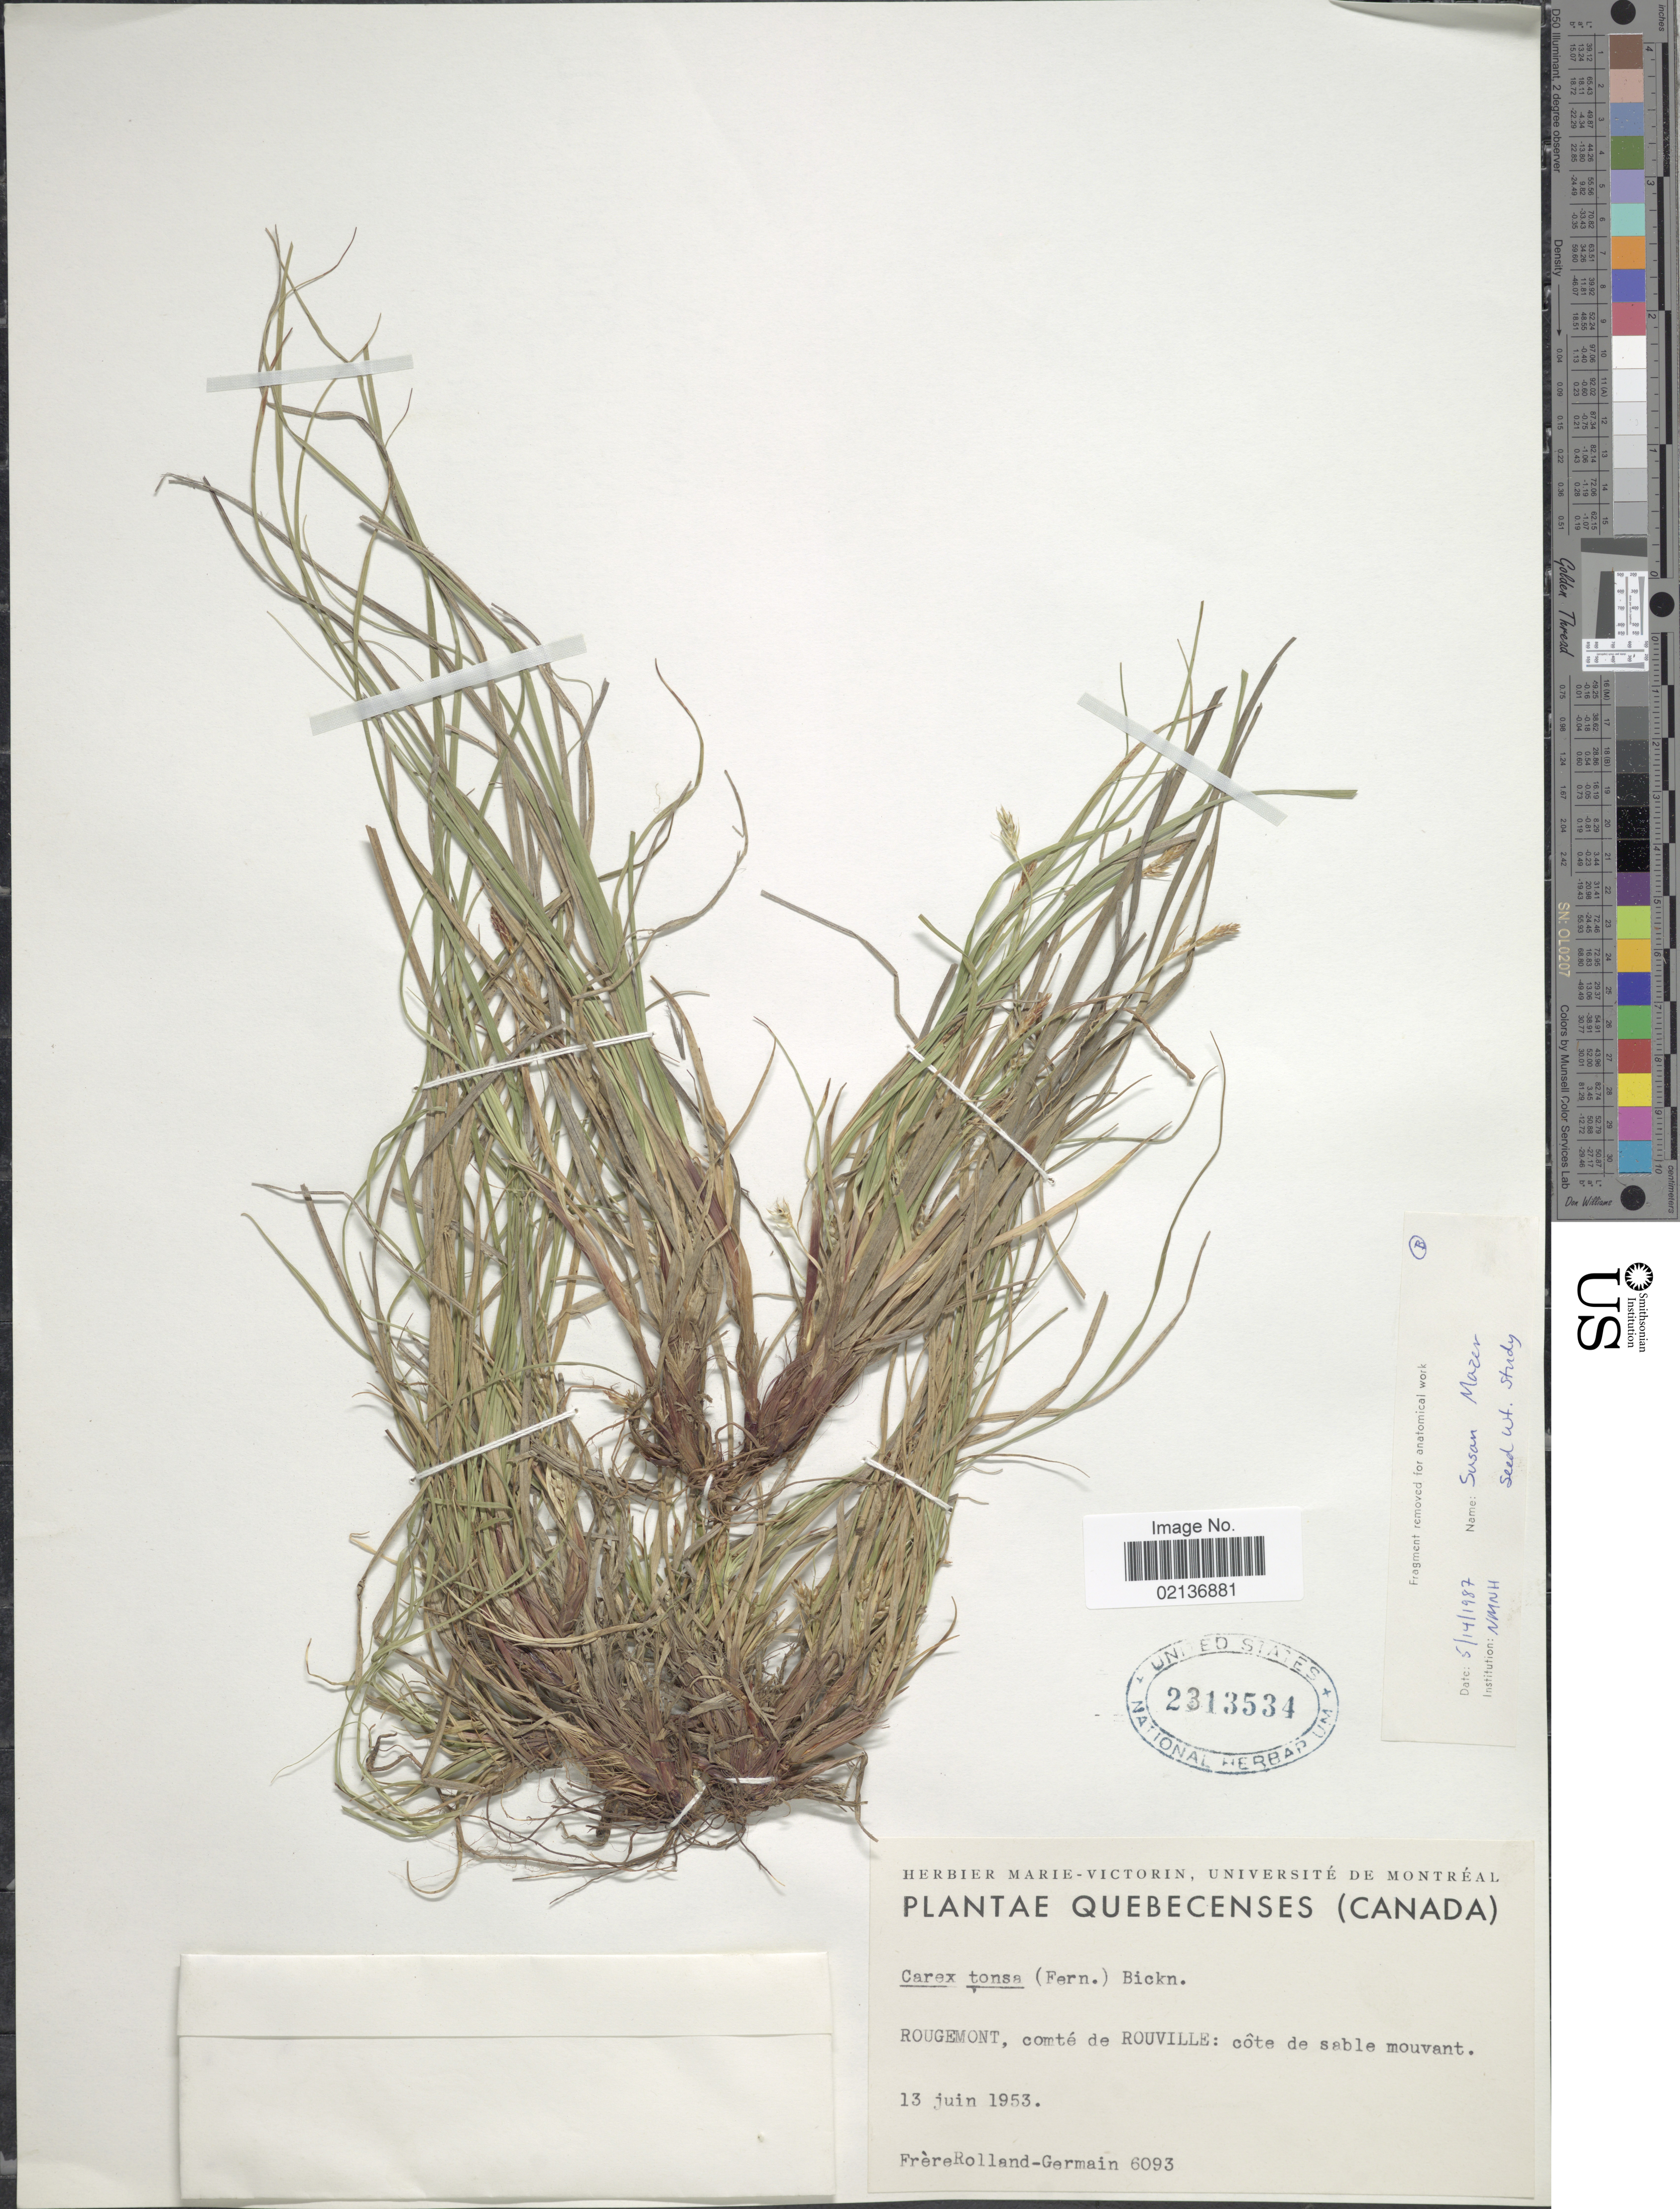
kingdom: Plantae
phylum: Tracheophyta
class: Liliopsida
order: Poales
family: Cyperaceae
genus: Carex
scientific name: Carex tonsa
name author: (Fernald) E.P. Bicknell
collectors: Rolland-Germain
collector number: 6093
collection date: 1953-06-13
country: Canada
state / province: Quebec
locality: Rougemont, comte de Rouville: cote de sable mouvant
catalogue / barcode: US 2313534